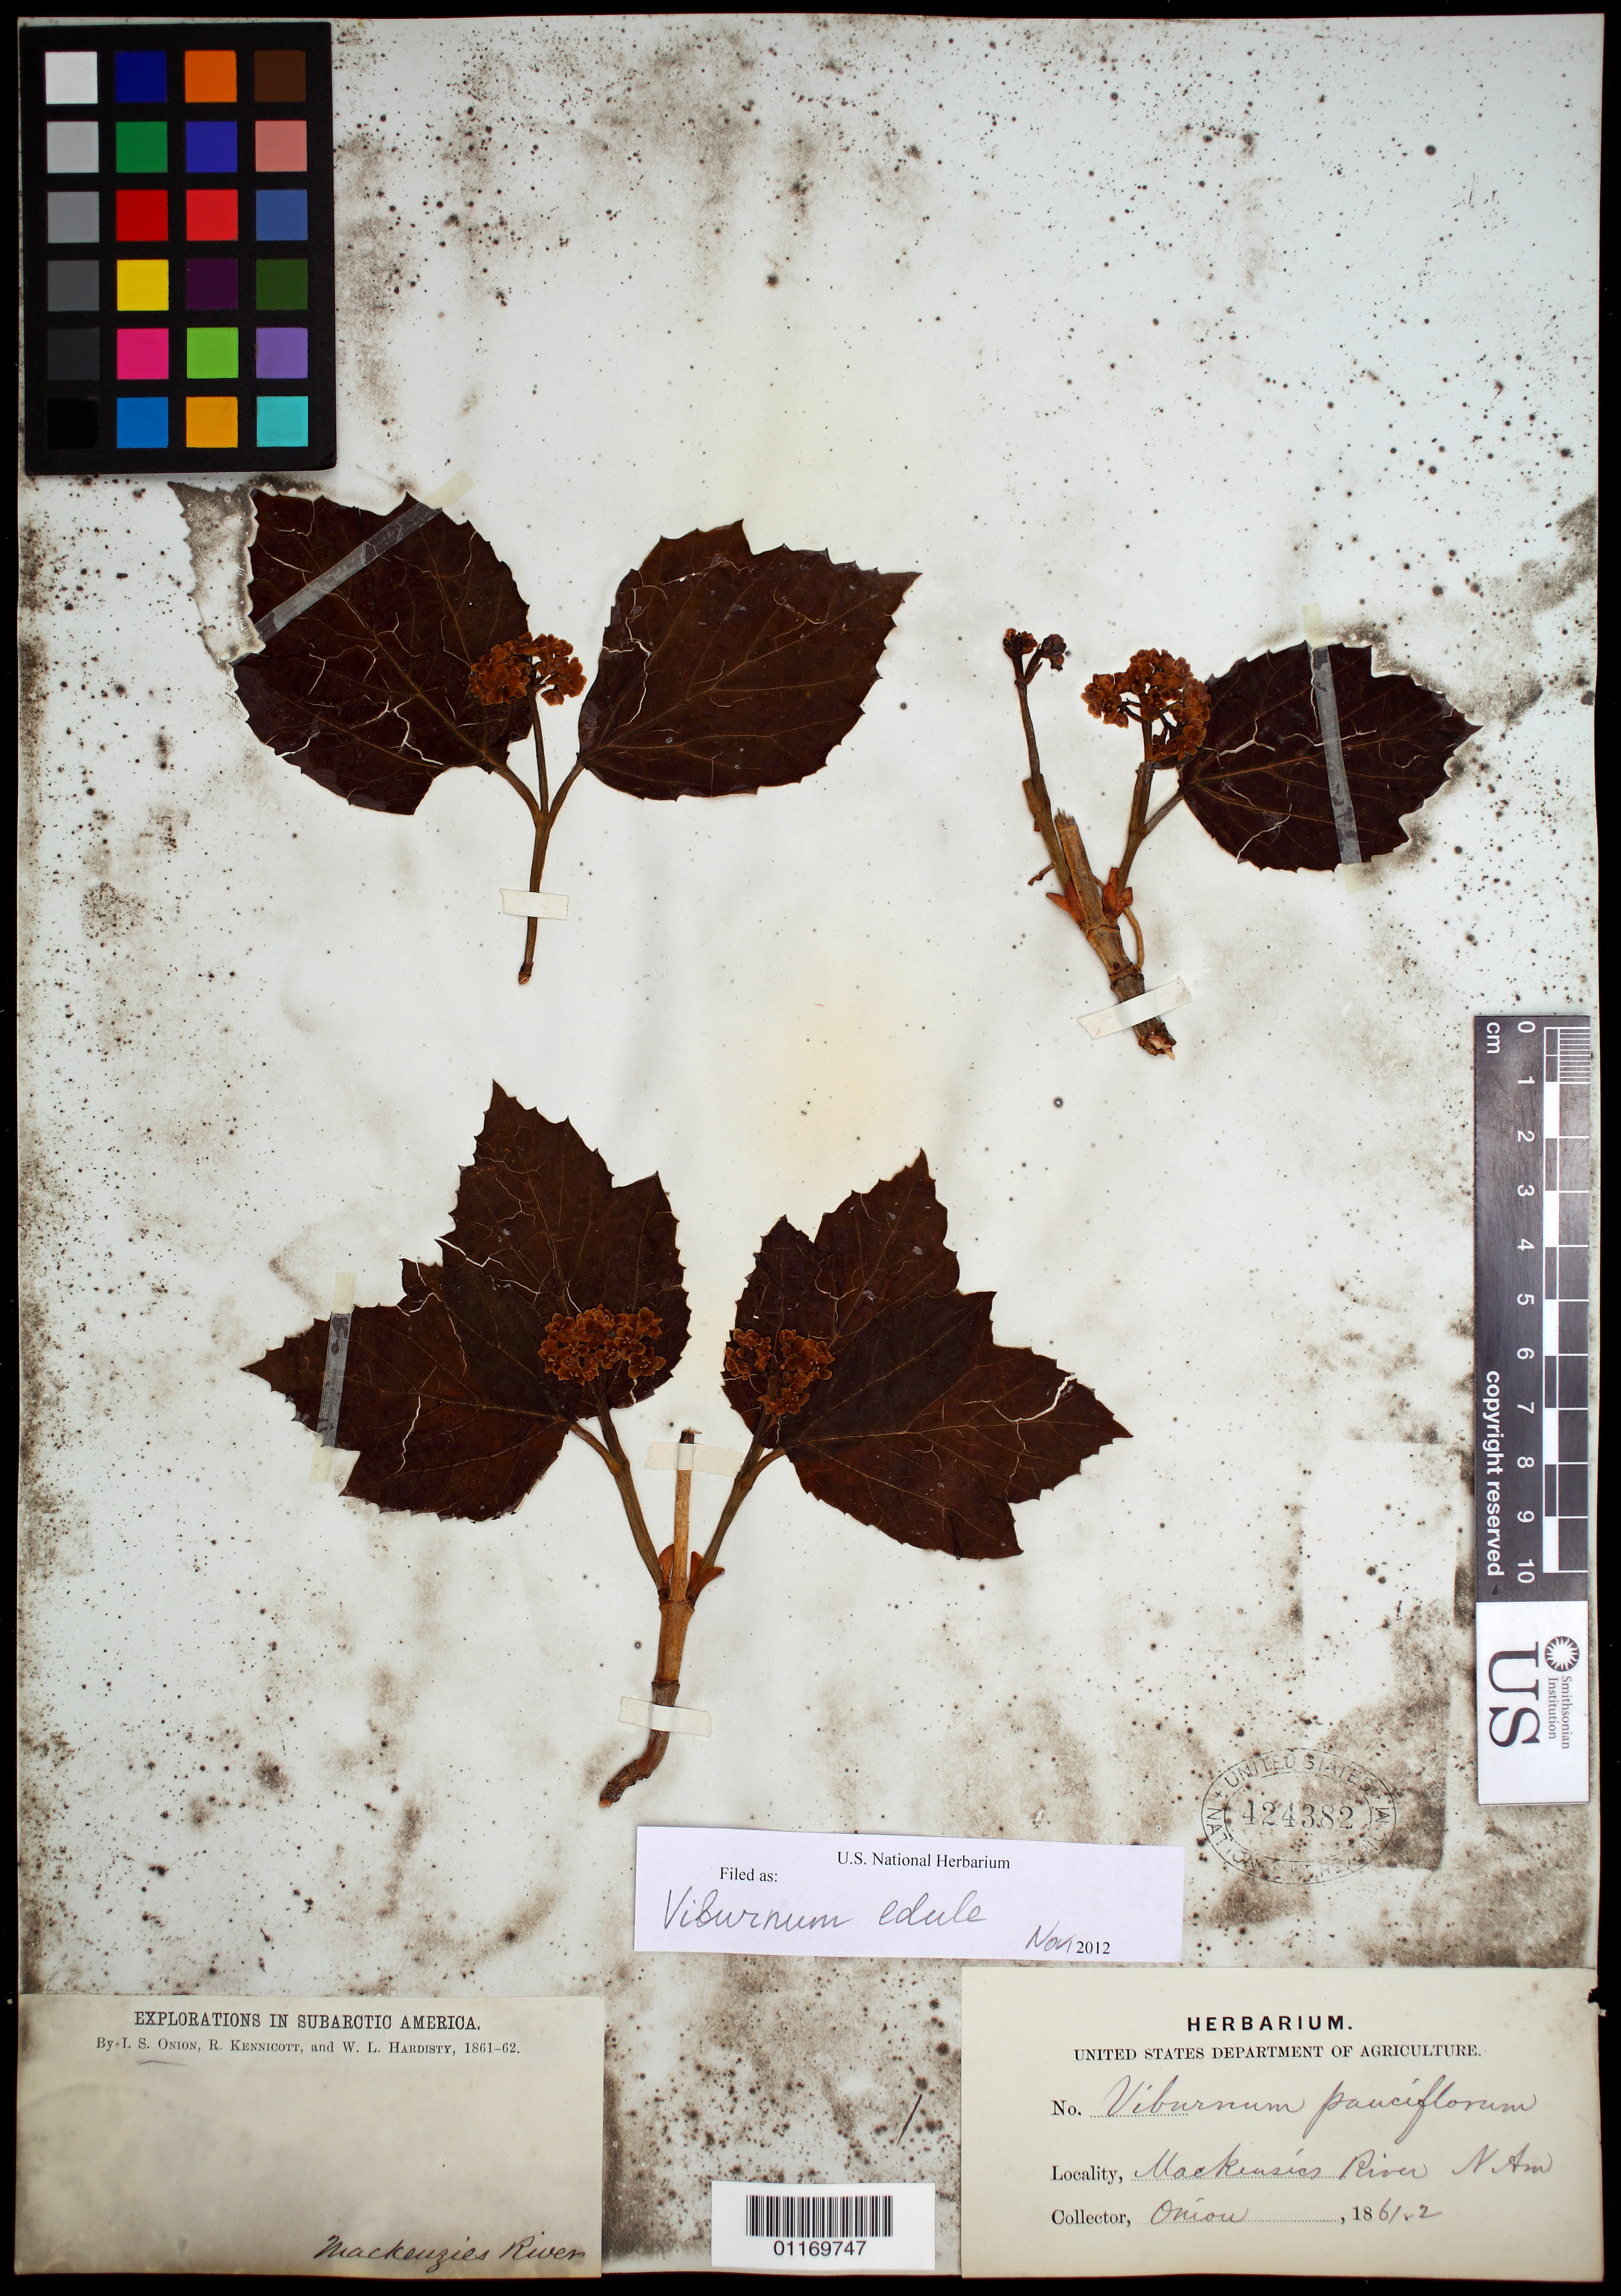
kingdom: Plantae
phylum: Tracheophyta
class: Magnoliopsida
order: Dipsacales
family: Viburnaceae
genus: Viburnum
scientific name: Viburnum edule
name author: (Michx.) Raf.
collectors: I. Onion, R. Kennicott & W. Hardisty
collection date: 1861/1862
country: Canada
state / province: Northwest Territories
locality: Mackenzie River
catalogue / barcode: US 424382